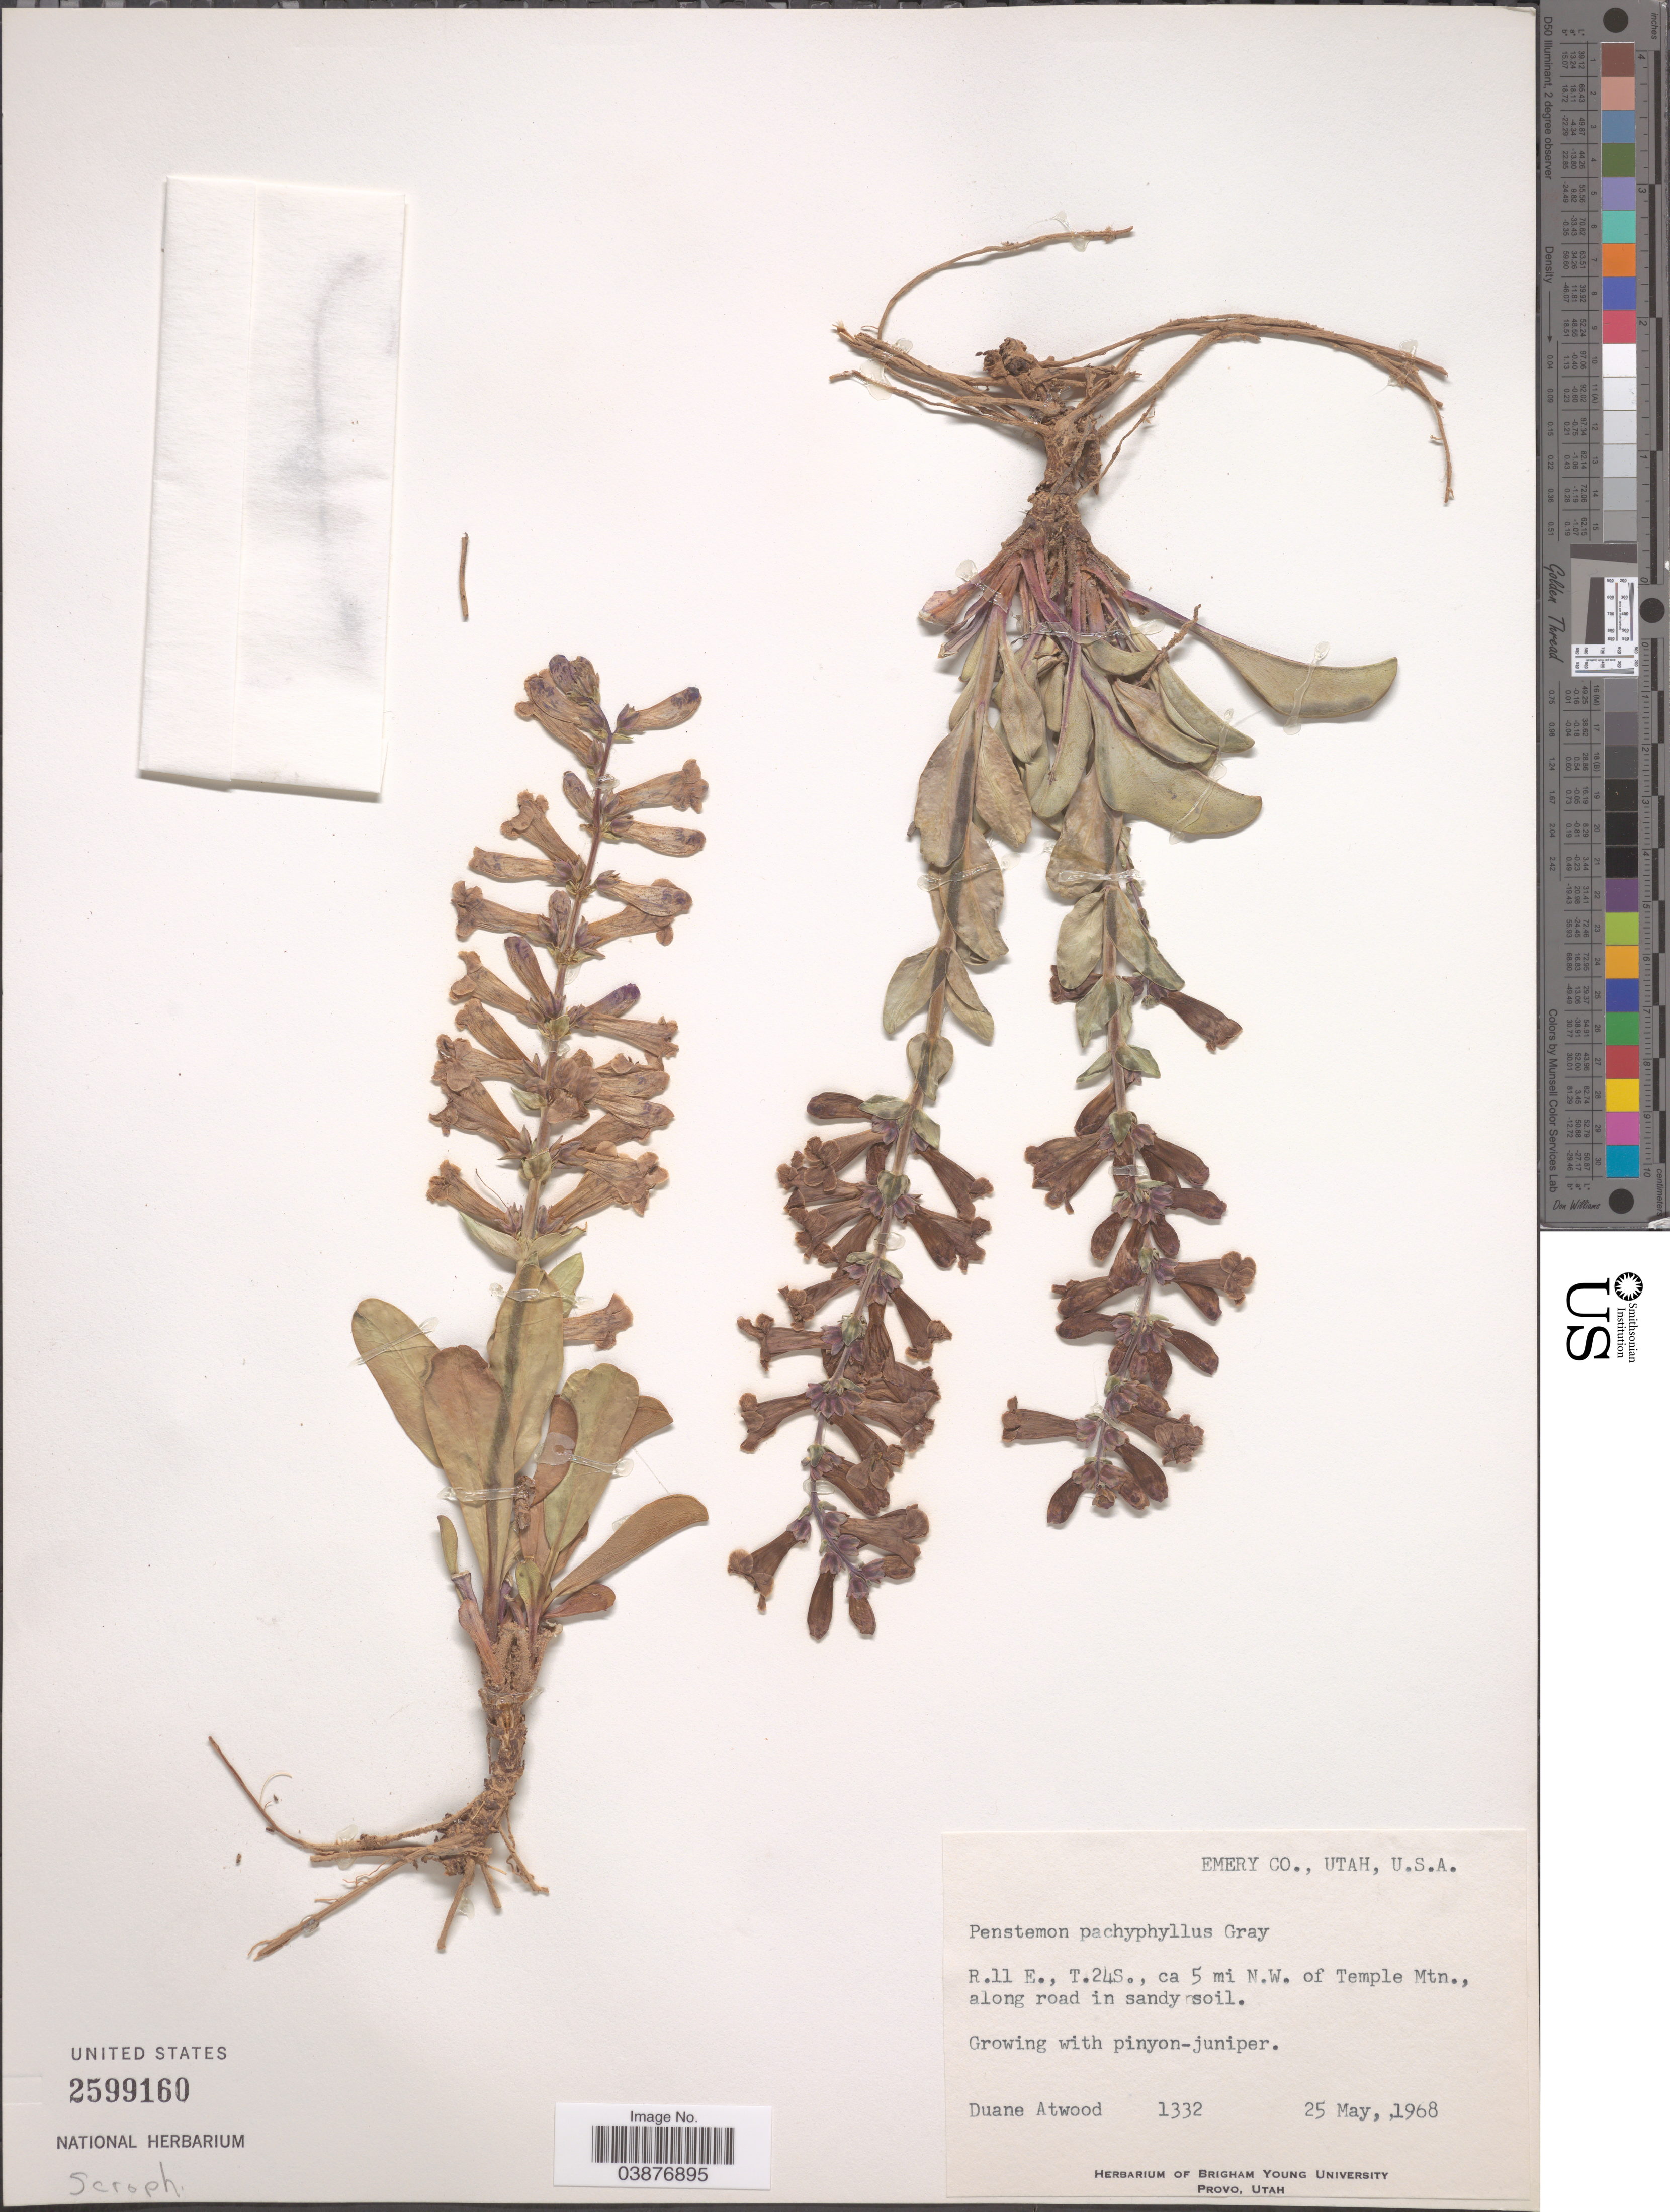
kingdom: Plantae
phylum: Tracheophyta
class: Magnoliopsida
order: Lamiales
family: Plantaginaceae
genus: Penstemon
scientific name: Penstemon pachyphyllus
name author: A. Gray ex Rydb.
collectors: D. Atwood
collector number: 1332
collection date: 1968-05-25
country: United States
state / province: Utah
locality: Emery Co. R.11 E., T.24S., ca 5 mi N.W. of Temple Mtn., along road in sandy soil.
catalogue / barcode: US 2599160